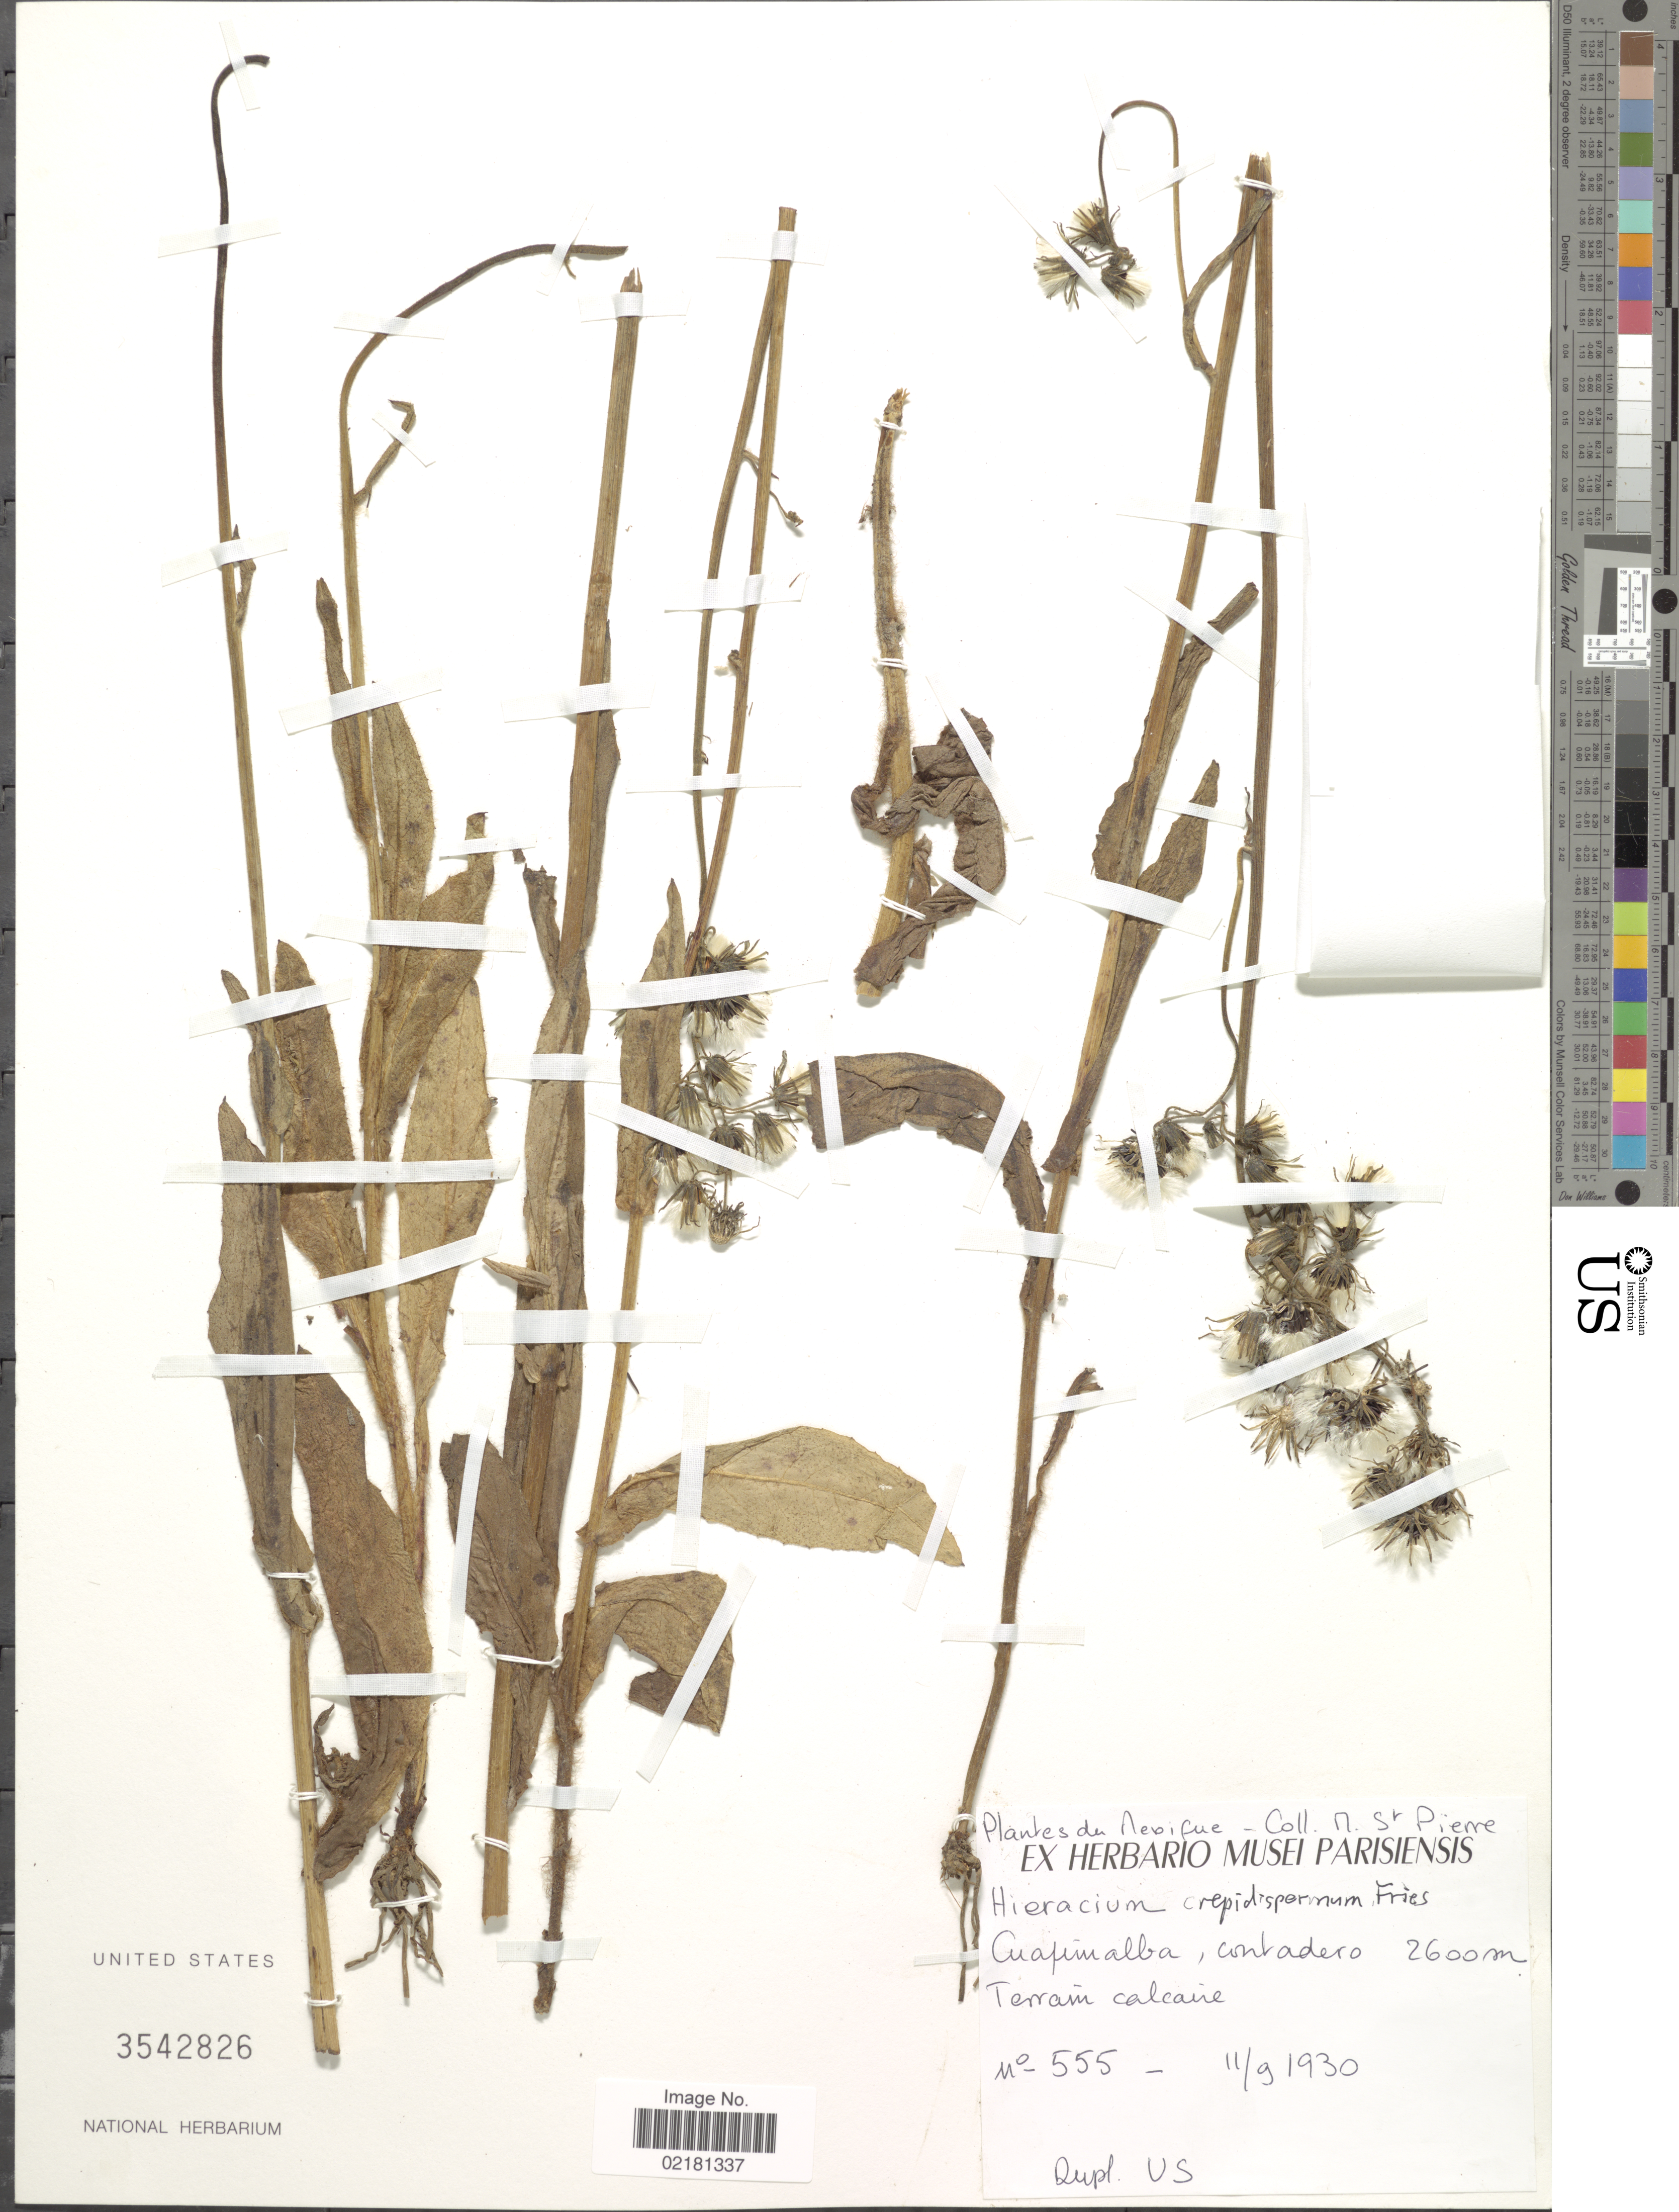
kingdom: Plantae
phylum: Tracheophyta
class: Magnoliopsida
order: Asterales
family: Asteraceae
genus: Hieracium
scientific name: Hieracium crepidispermum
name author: Fr.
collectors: M. St. Pierre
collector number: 555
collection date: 1930-09-11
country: Mexico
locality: Cuajimalba, Contadero.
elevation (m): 2600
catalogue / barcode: US 3542826